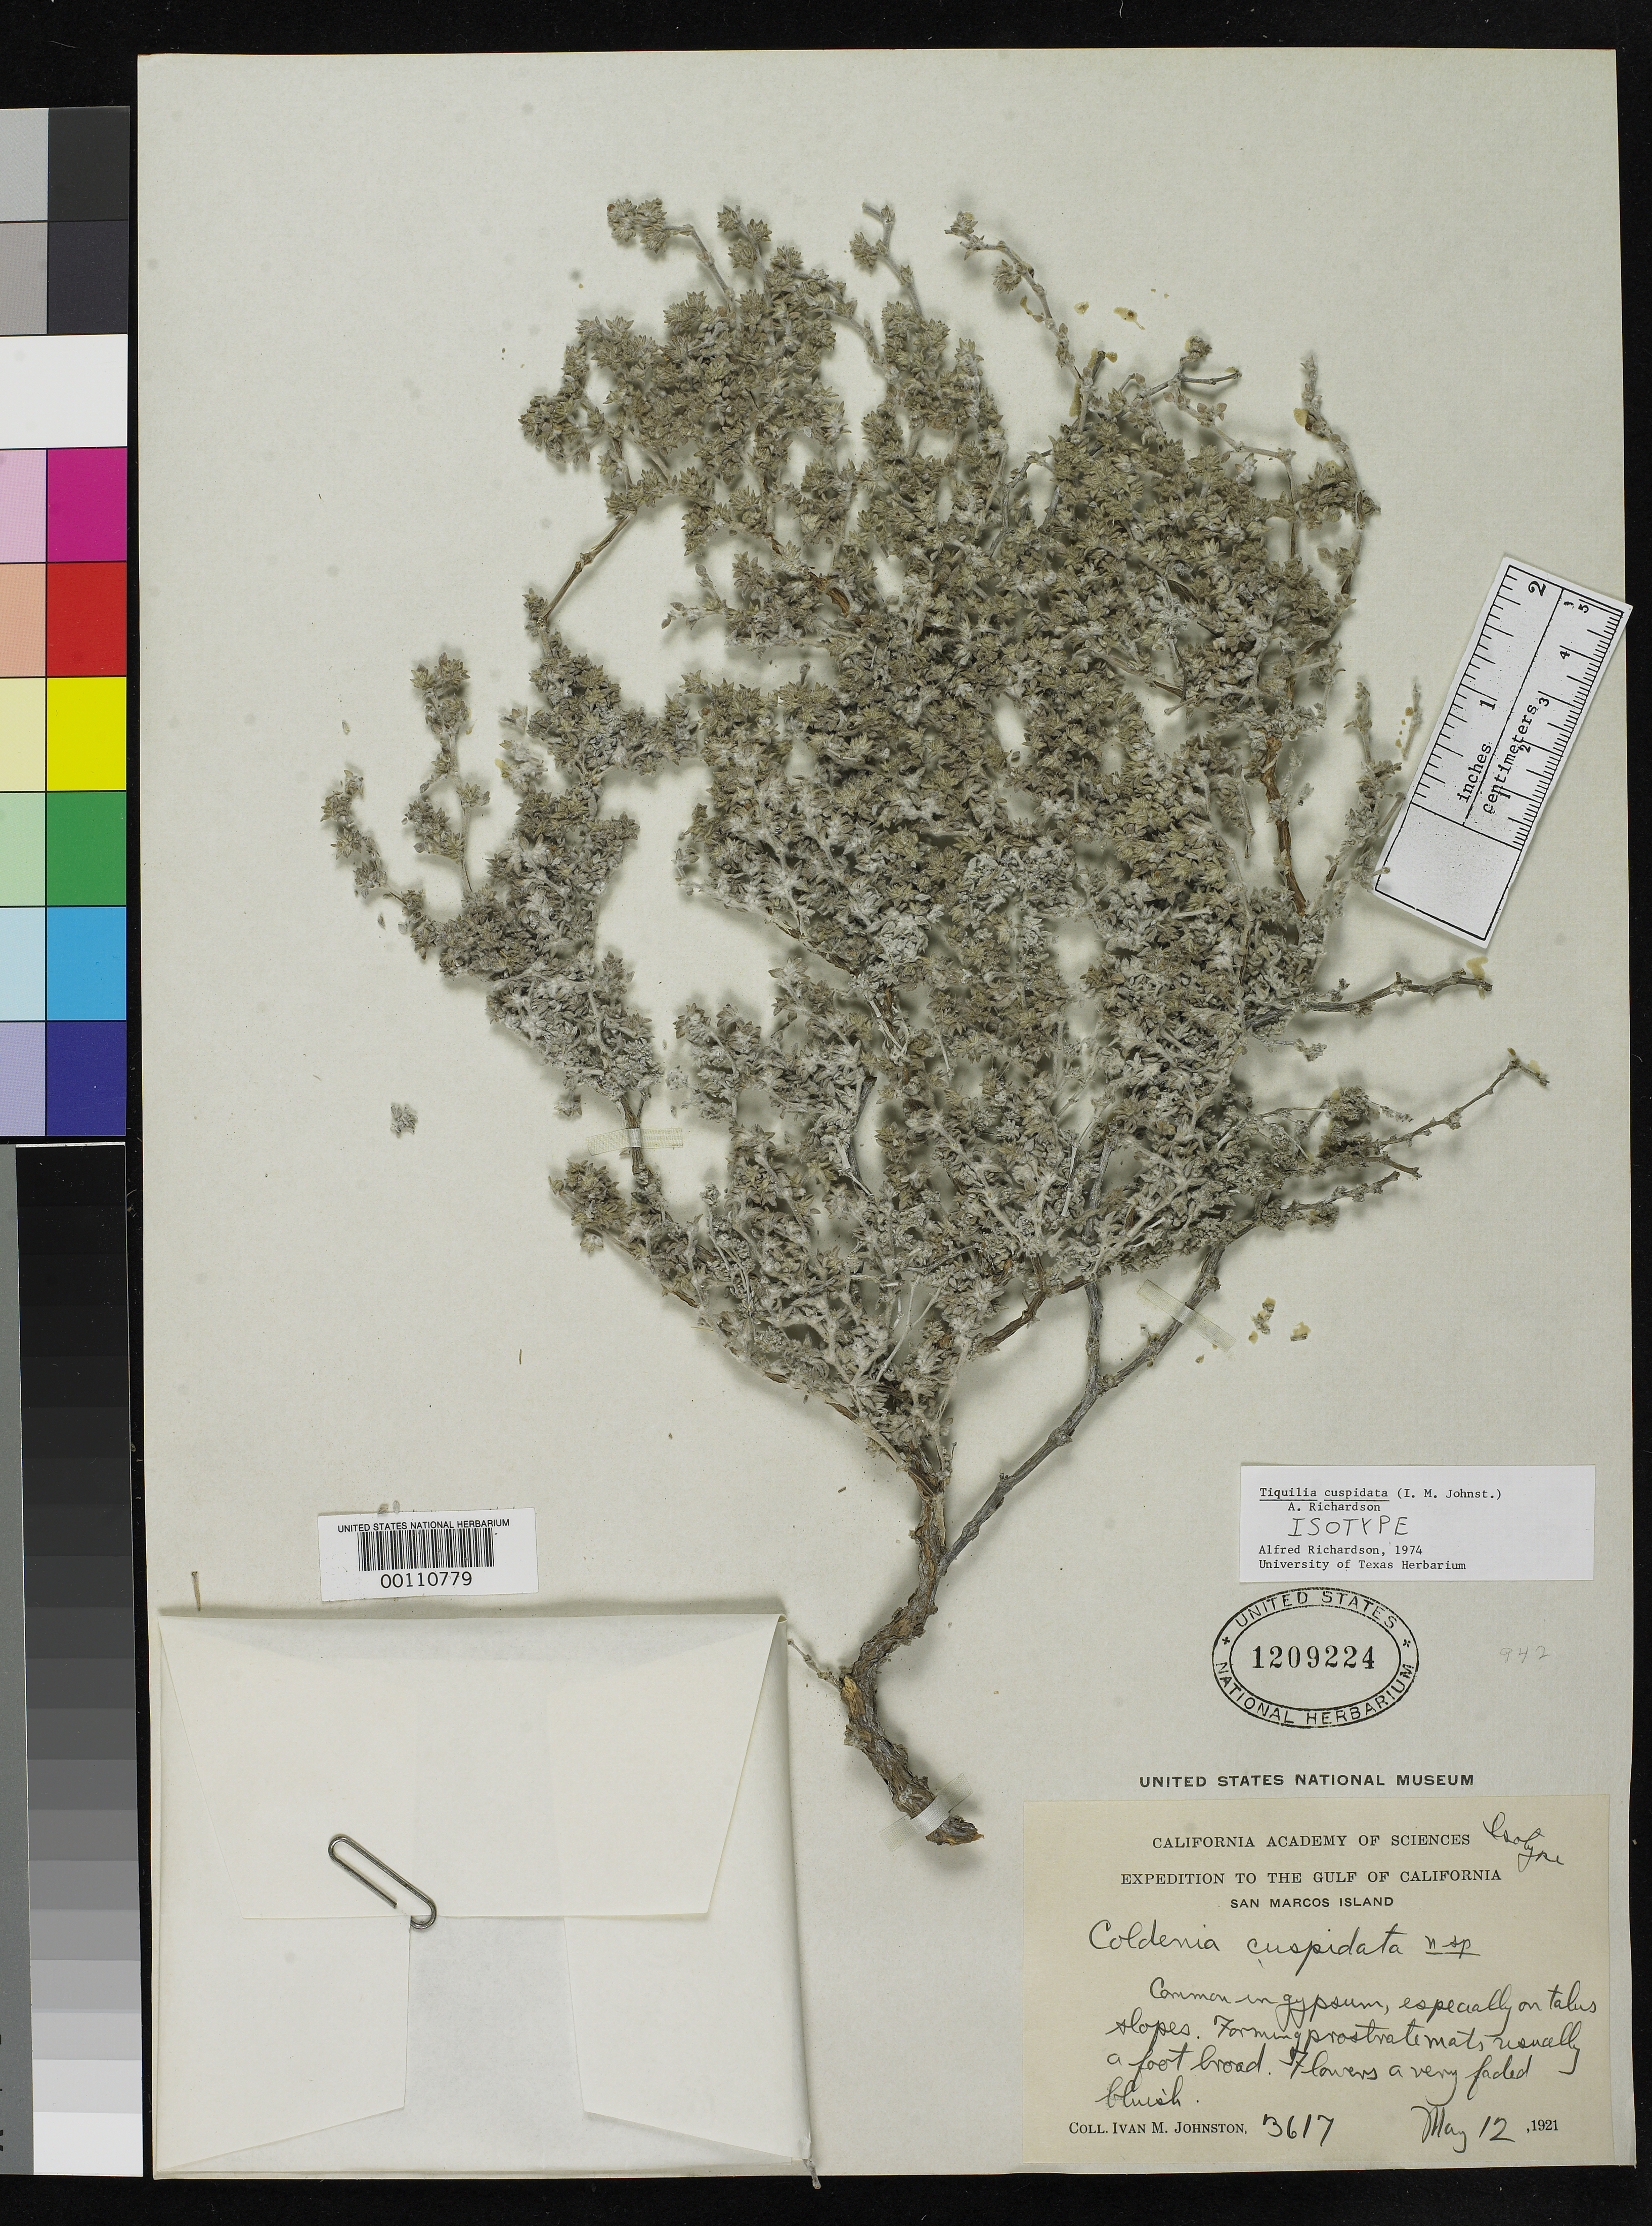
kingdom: Plantae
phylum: Tracheophyta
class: Magnoliopsida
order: Boraginales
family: Coldeniaceae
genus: Coldenia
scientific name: Coldenia cuspidata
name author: I.M. Johnst.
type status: Isotype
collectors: I.M. Johnston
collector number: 3617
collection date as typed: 12 May 1921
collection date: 1921-05-12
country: Mexico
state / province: Baja California Sur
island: San Marcos Island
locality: Gulf of California.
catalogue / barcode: US 1209224